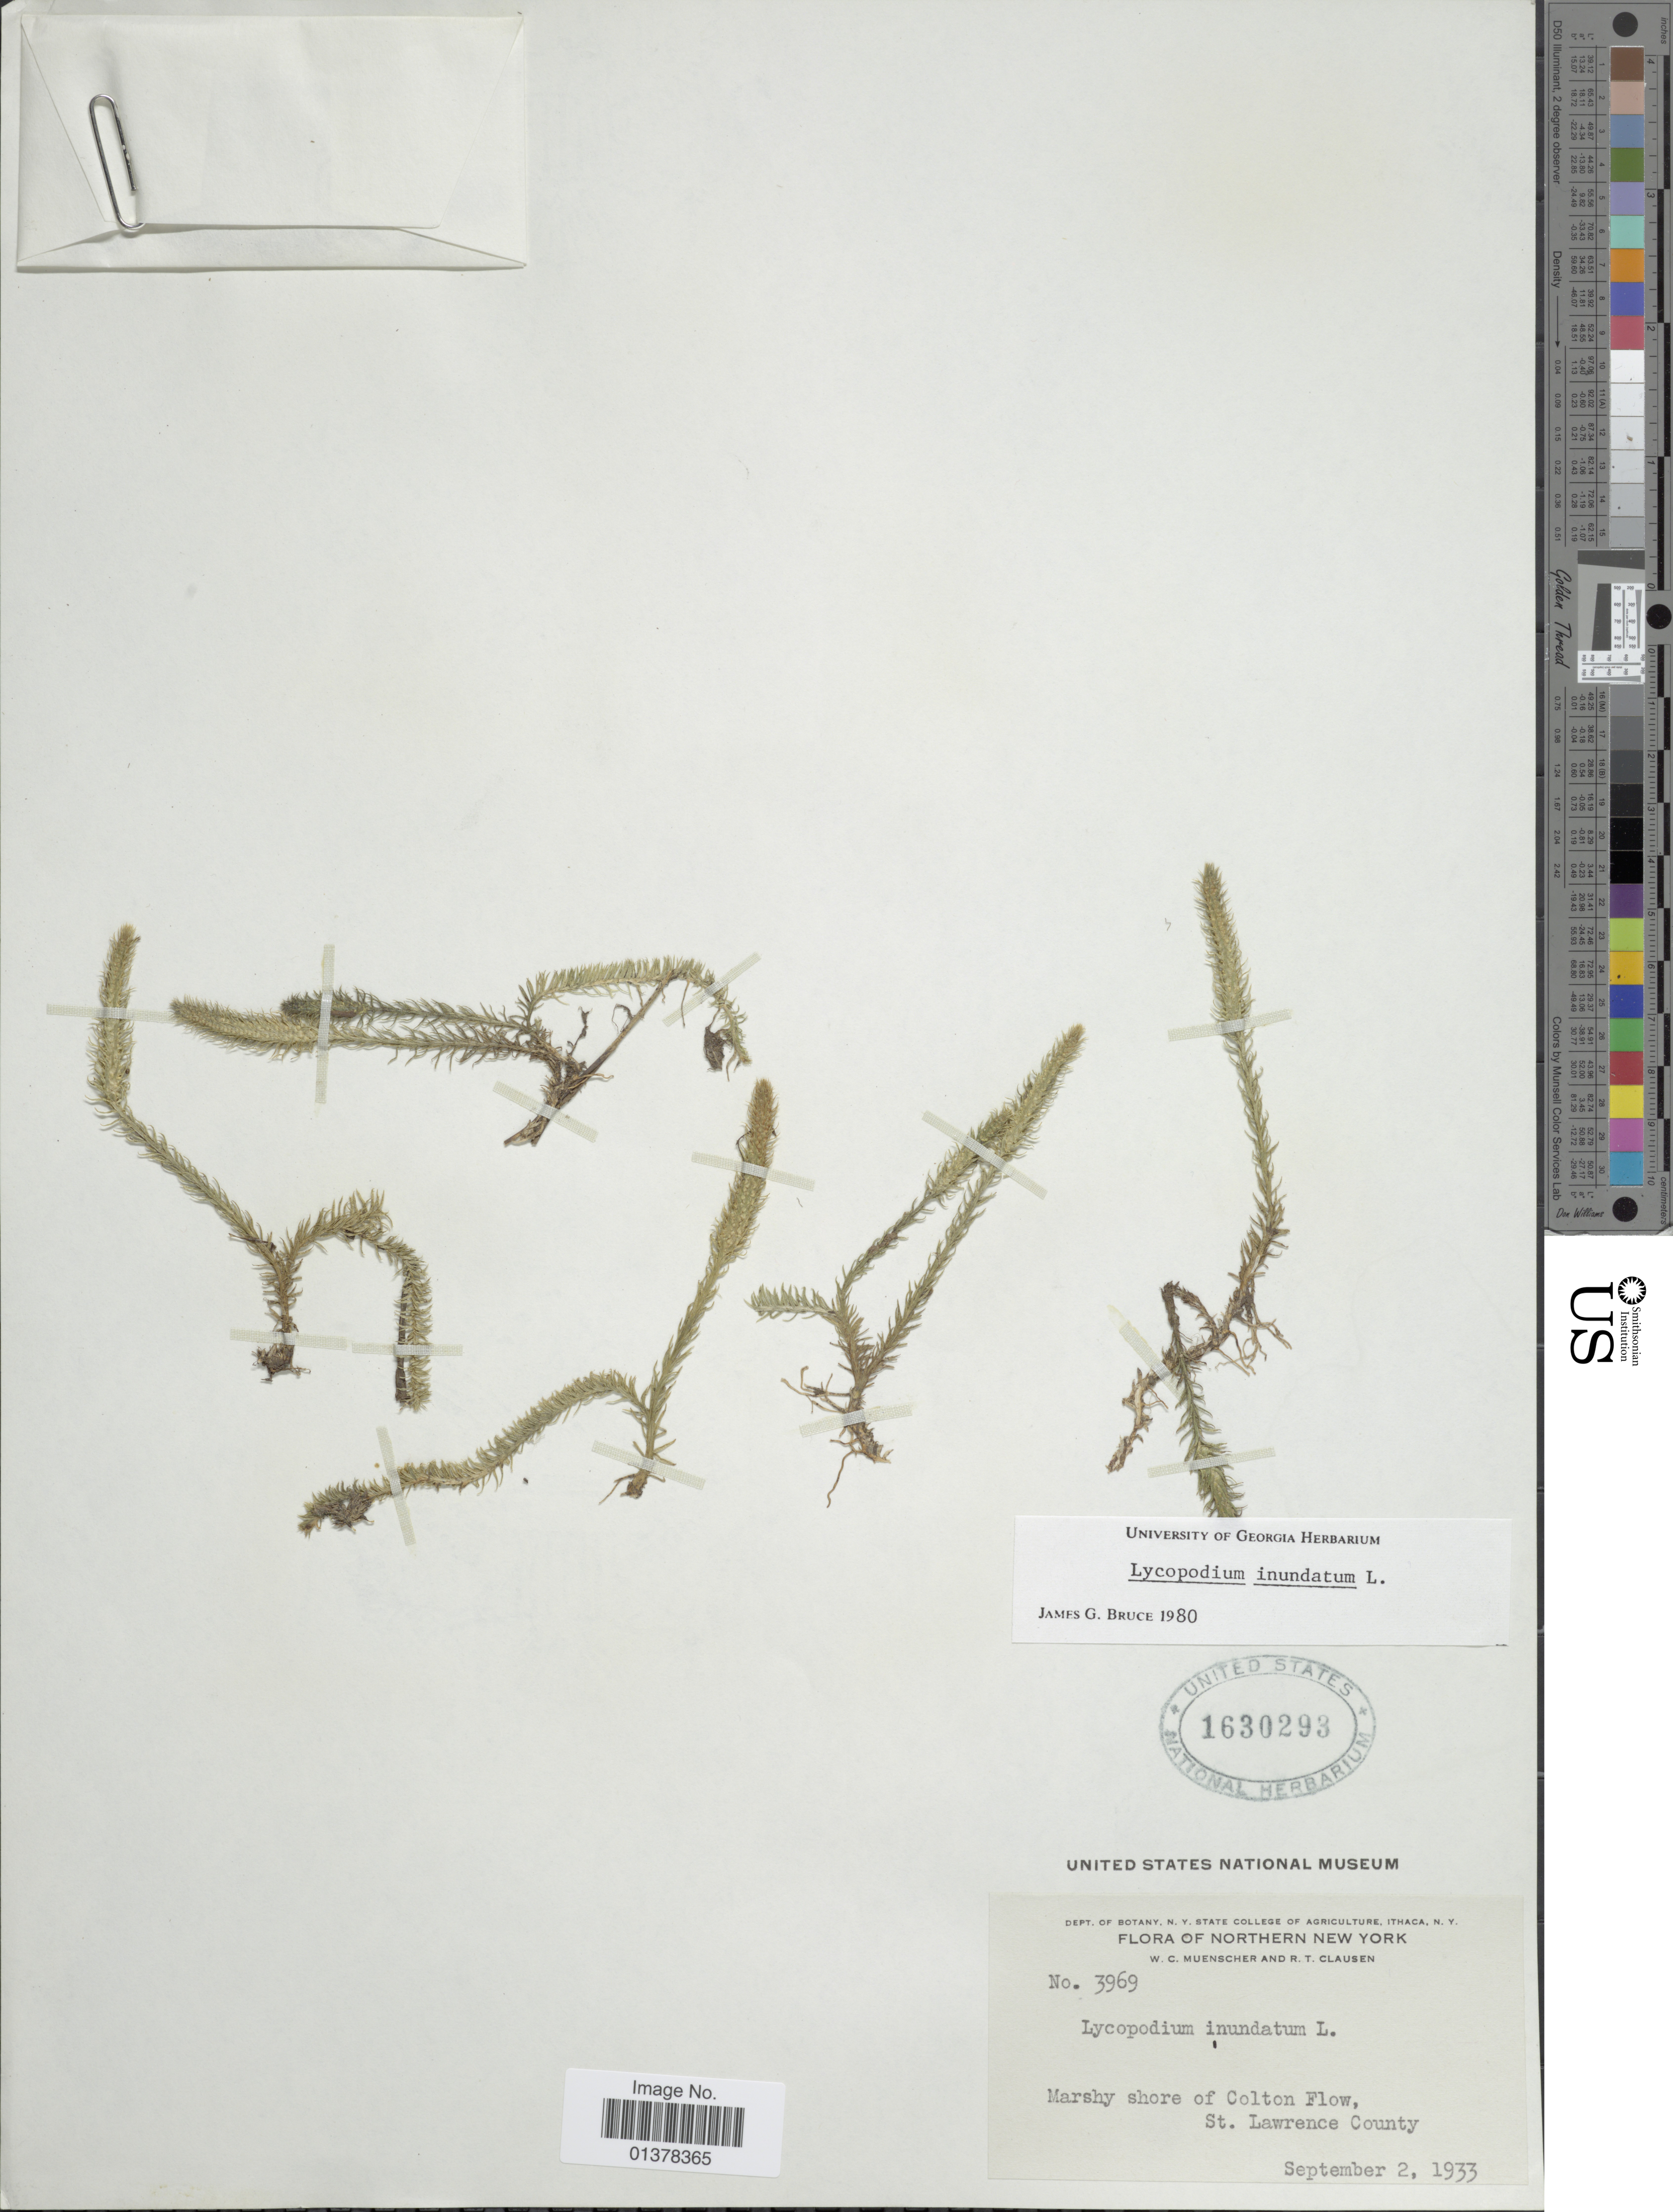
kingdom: Plantae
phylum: Tracheophyta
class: Lycopodiopsida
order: Lycopodiales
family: Lycopodiaceae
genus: Lycopodiella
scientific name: Lycopodiella inundata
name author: (L.) Holub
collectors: W. Muenscher & R. T. Clausen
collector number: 3969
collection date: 1933-09-02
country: United States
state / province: New York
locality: Marhsy shore of Colton Flow, St. Lawrence County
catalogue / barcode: US 1630293